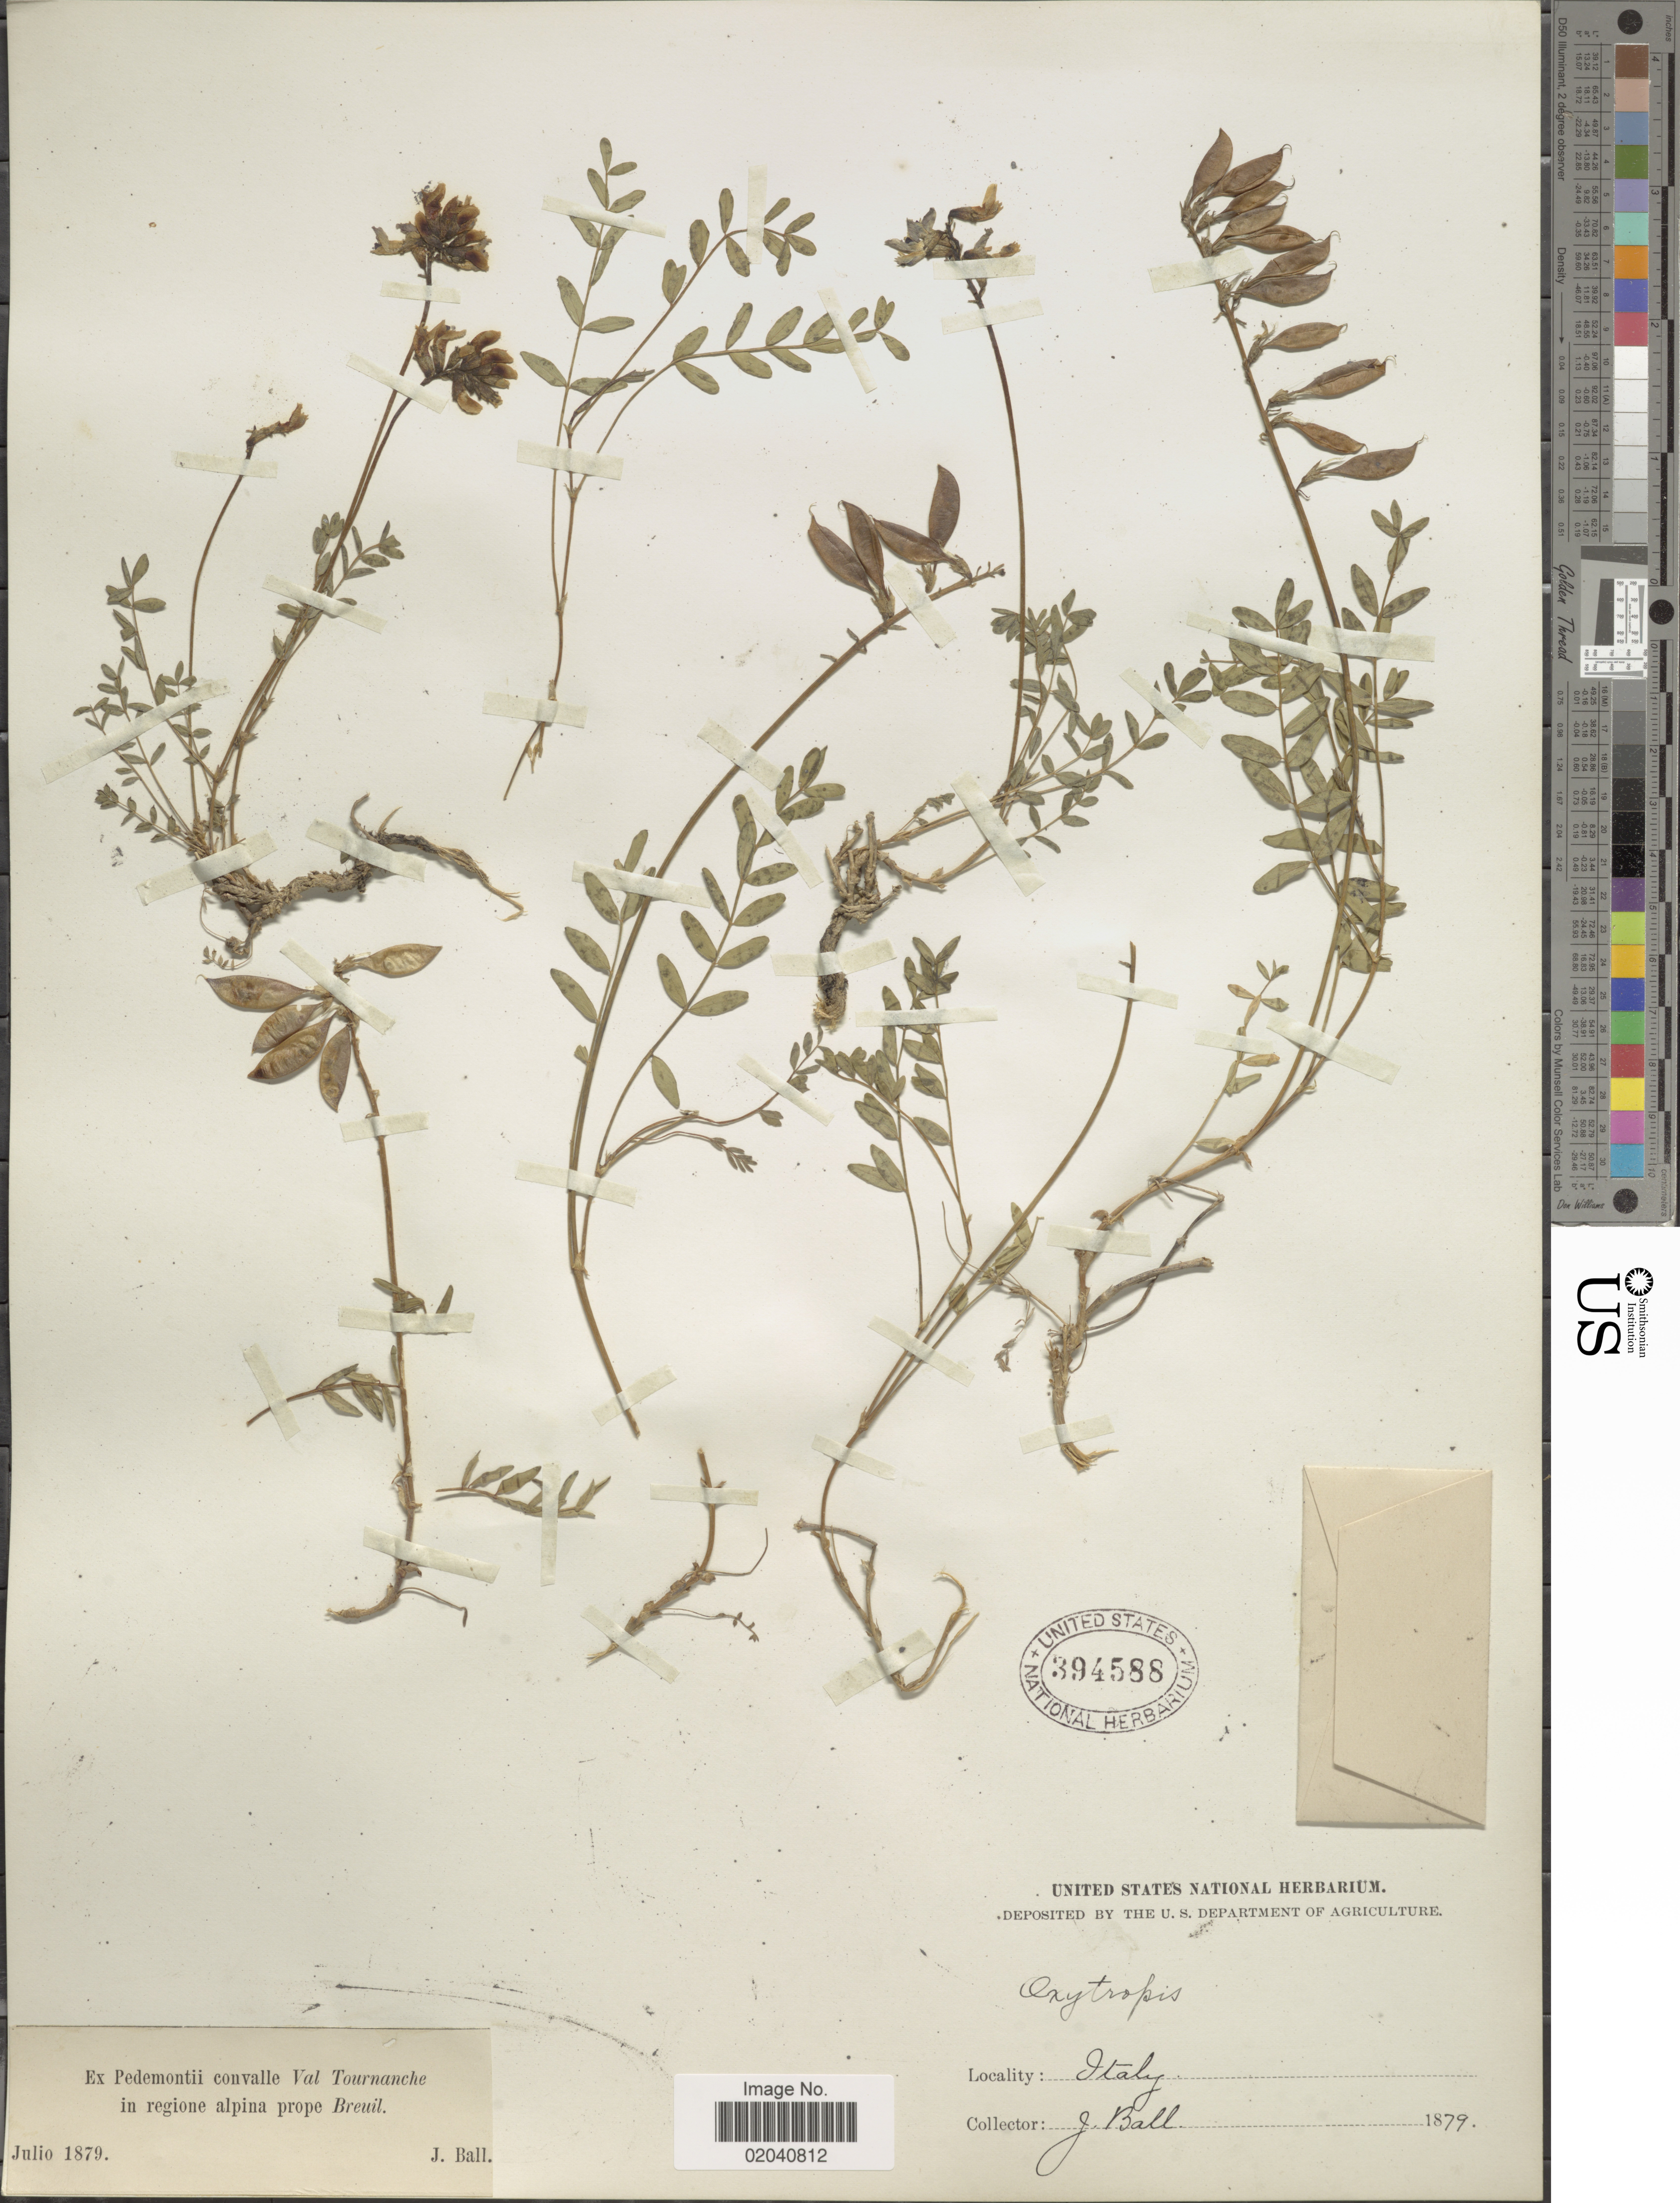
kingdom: Plantae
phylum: Tracheophyta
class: Magnoliopsida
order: Fabales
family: Fabaceae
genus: Oxytropis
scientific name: Oxytropis sp.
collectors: J. Ball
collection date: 1879-07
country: Italy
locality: Pedemontii convalle Val Tournanche in regione alpina prope Breuil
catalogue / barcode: US 394588